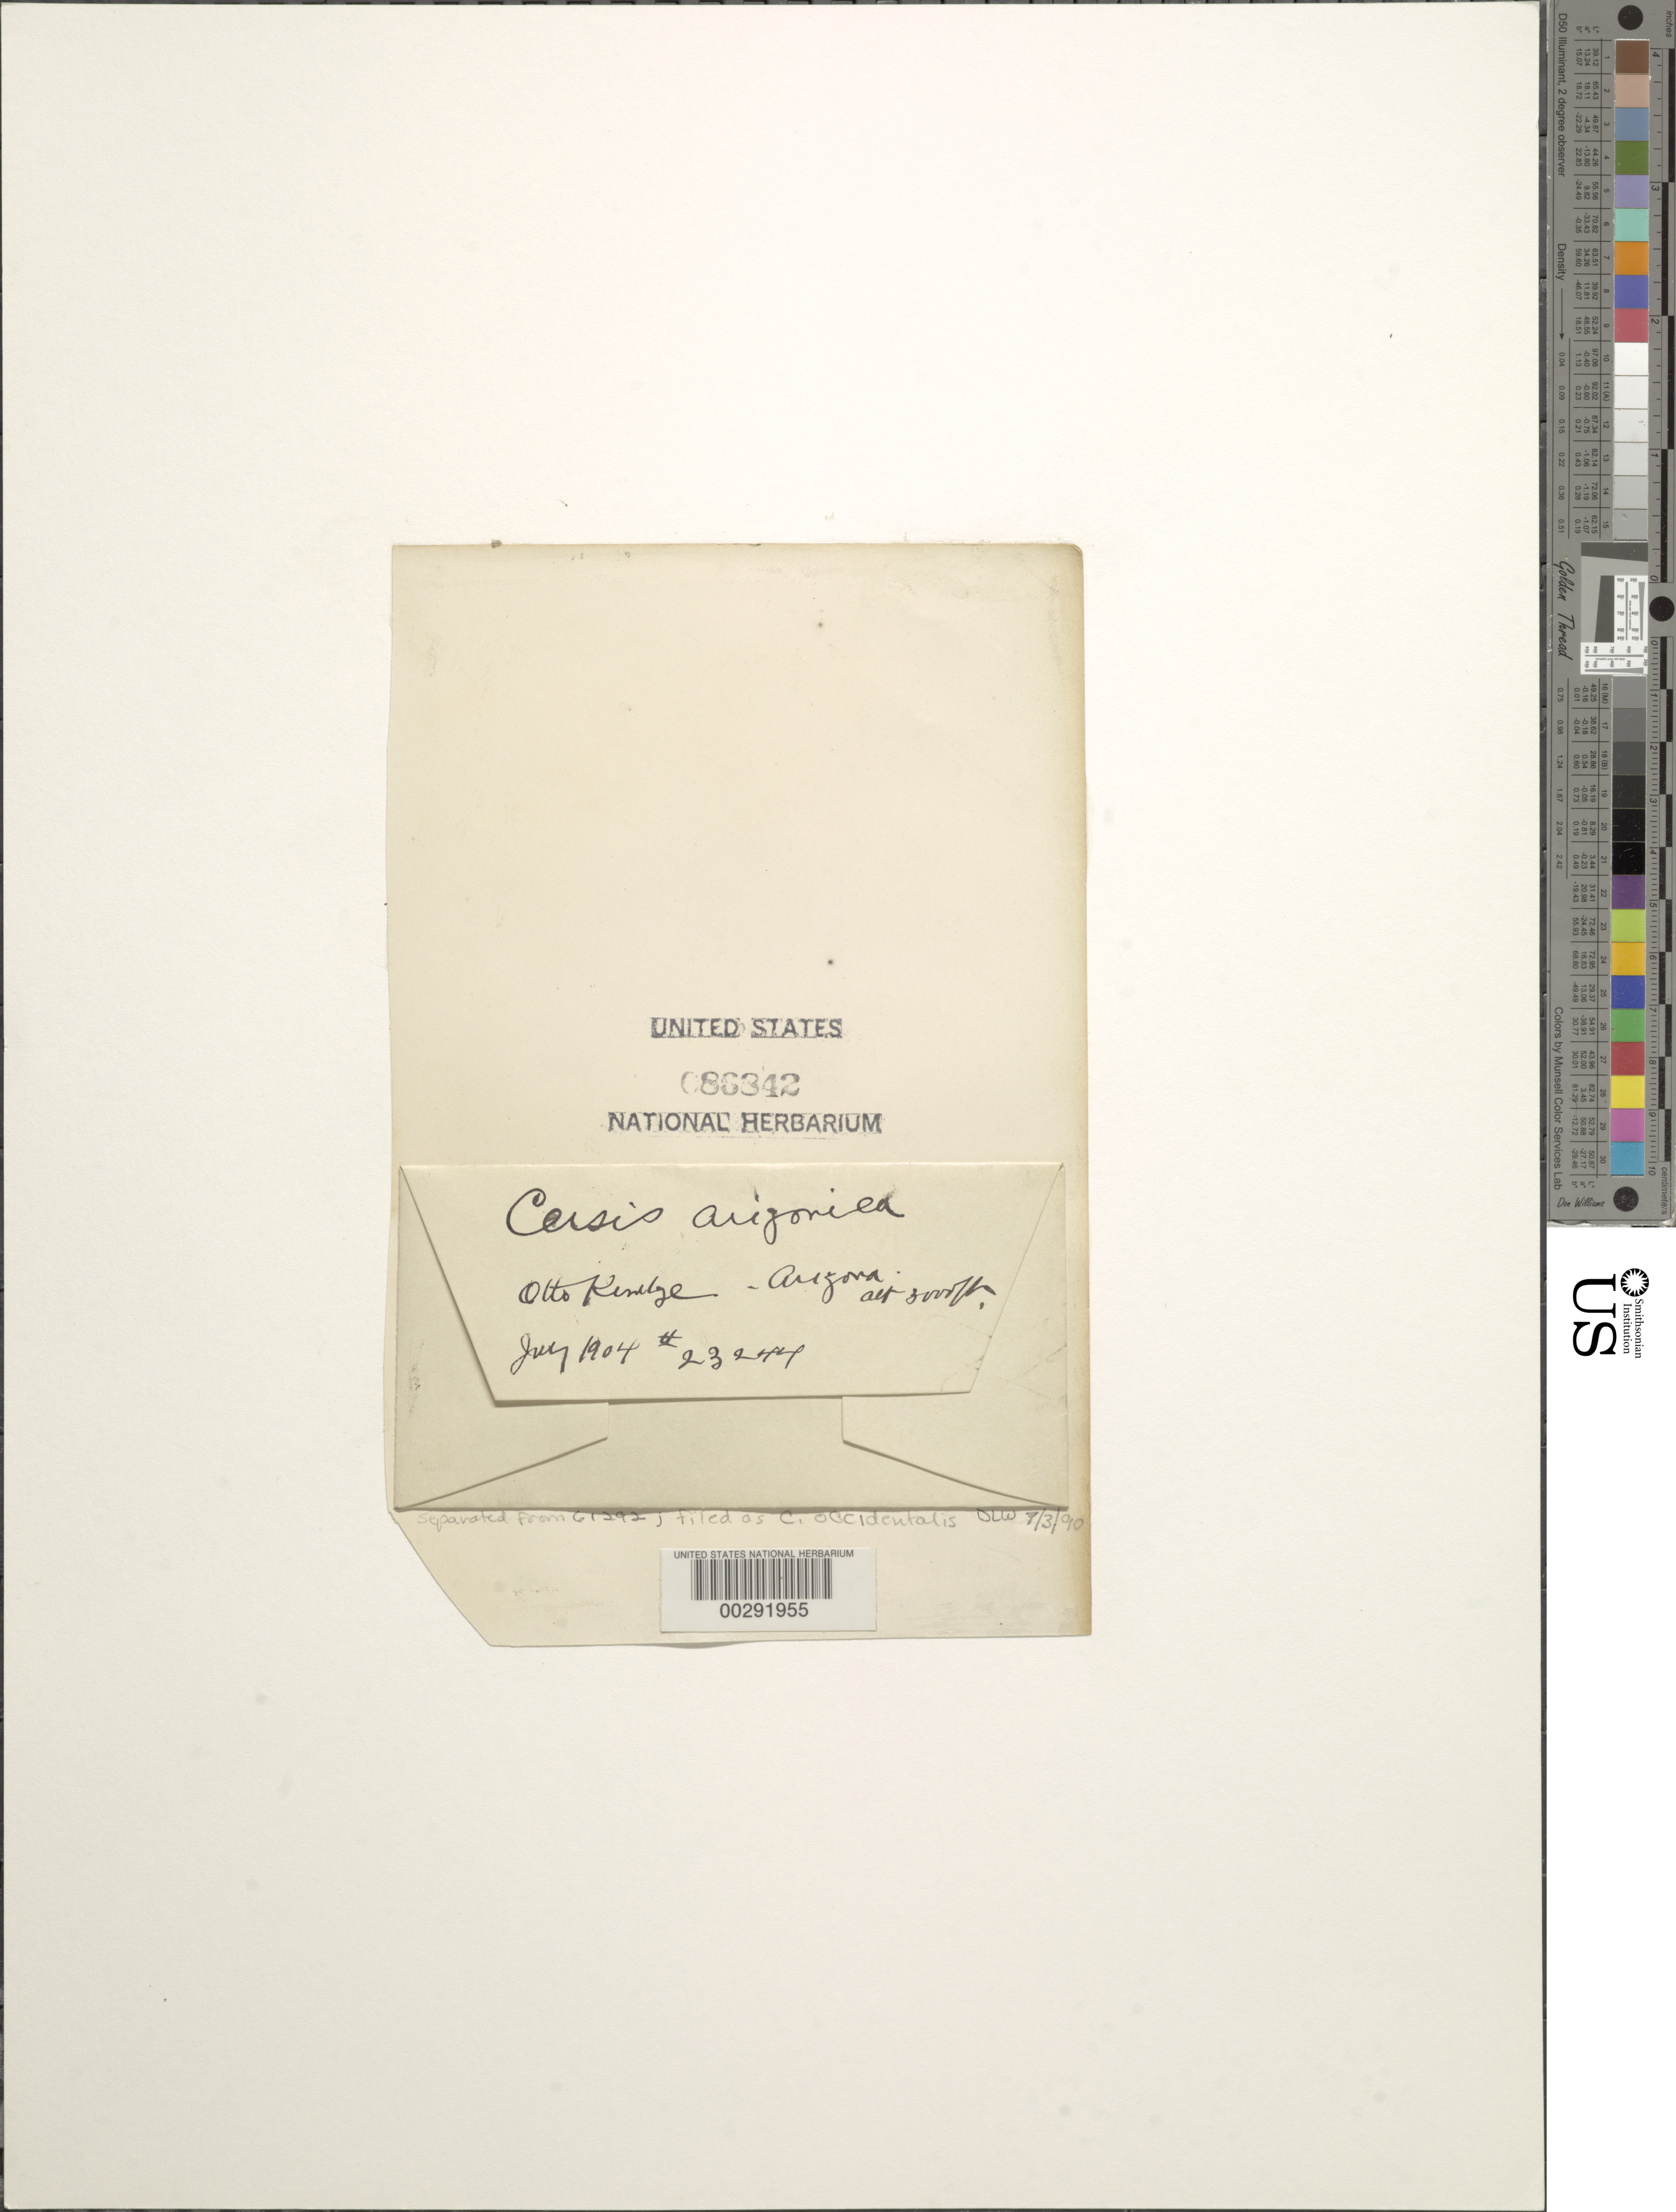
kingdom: Plantae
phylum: Tracheophyta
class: Magnoliopsida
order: Fabales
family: Fabaceae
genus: Cercis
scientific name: Cercis occidentalis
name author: Torr. ex A. Gray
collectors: C.E.O. Kuntze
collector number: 23244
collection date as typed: Jul 1904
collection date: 1904-07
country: United States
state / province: Arizona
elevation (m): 914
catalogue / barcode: US 86842